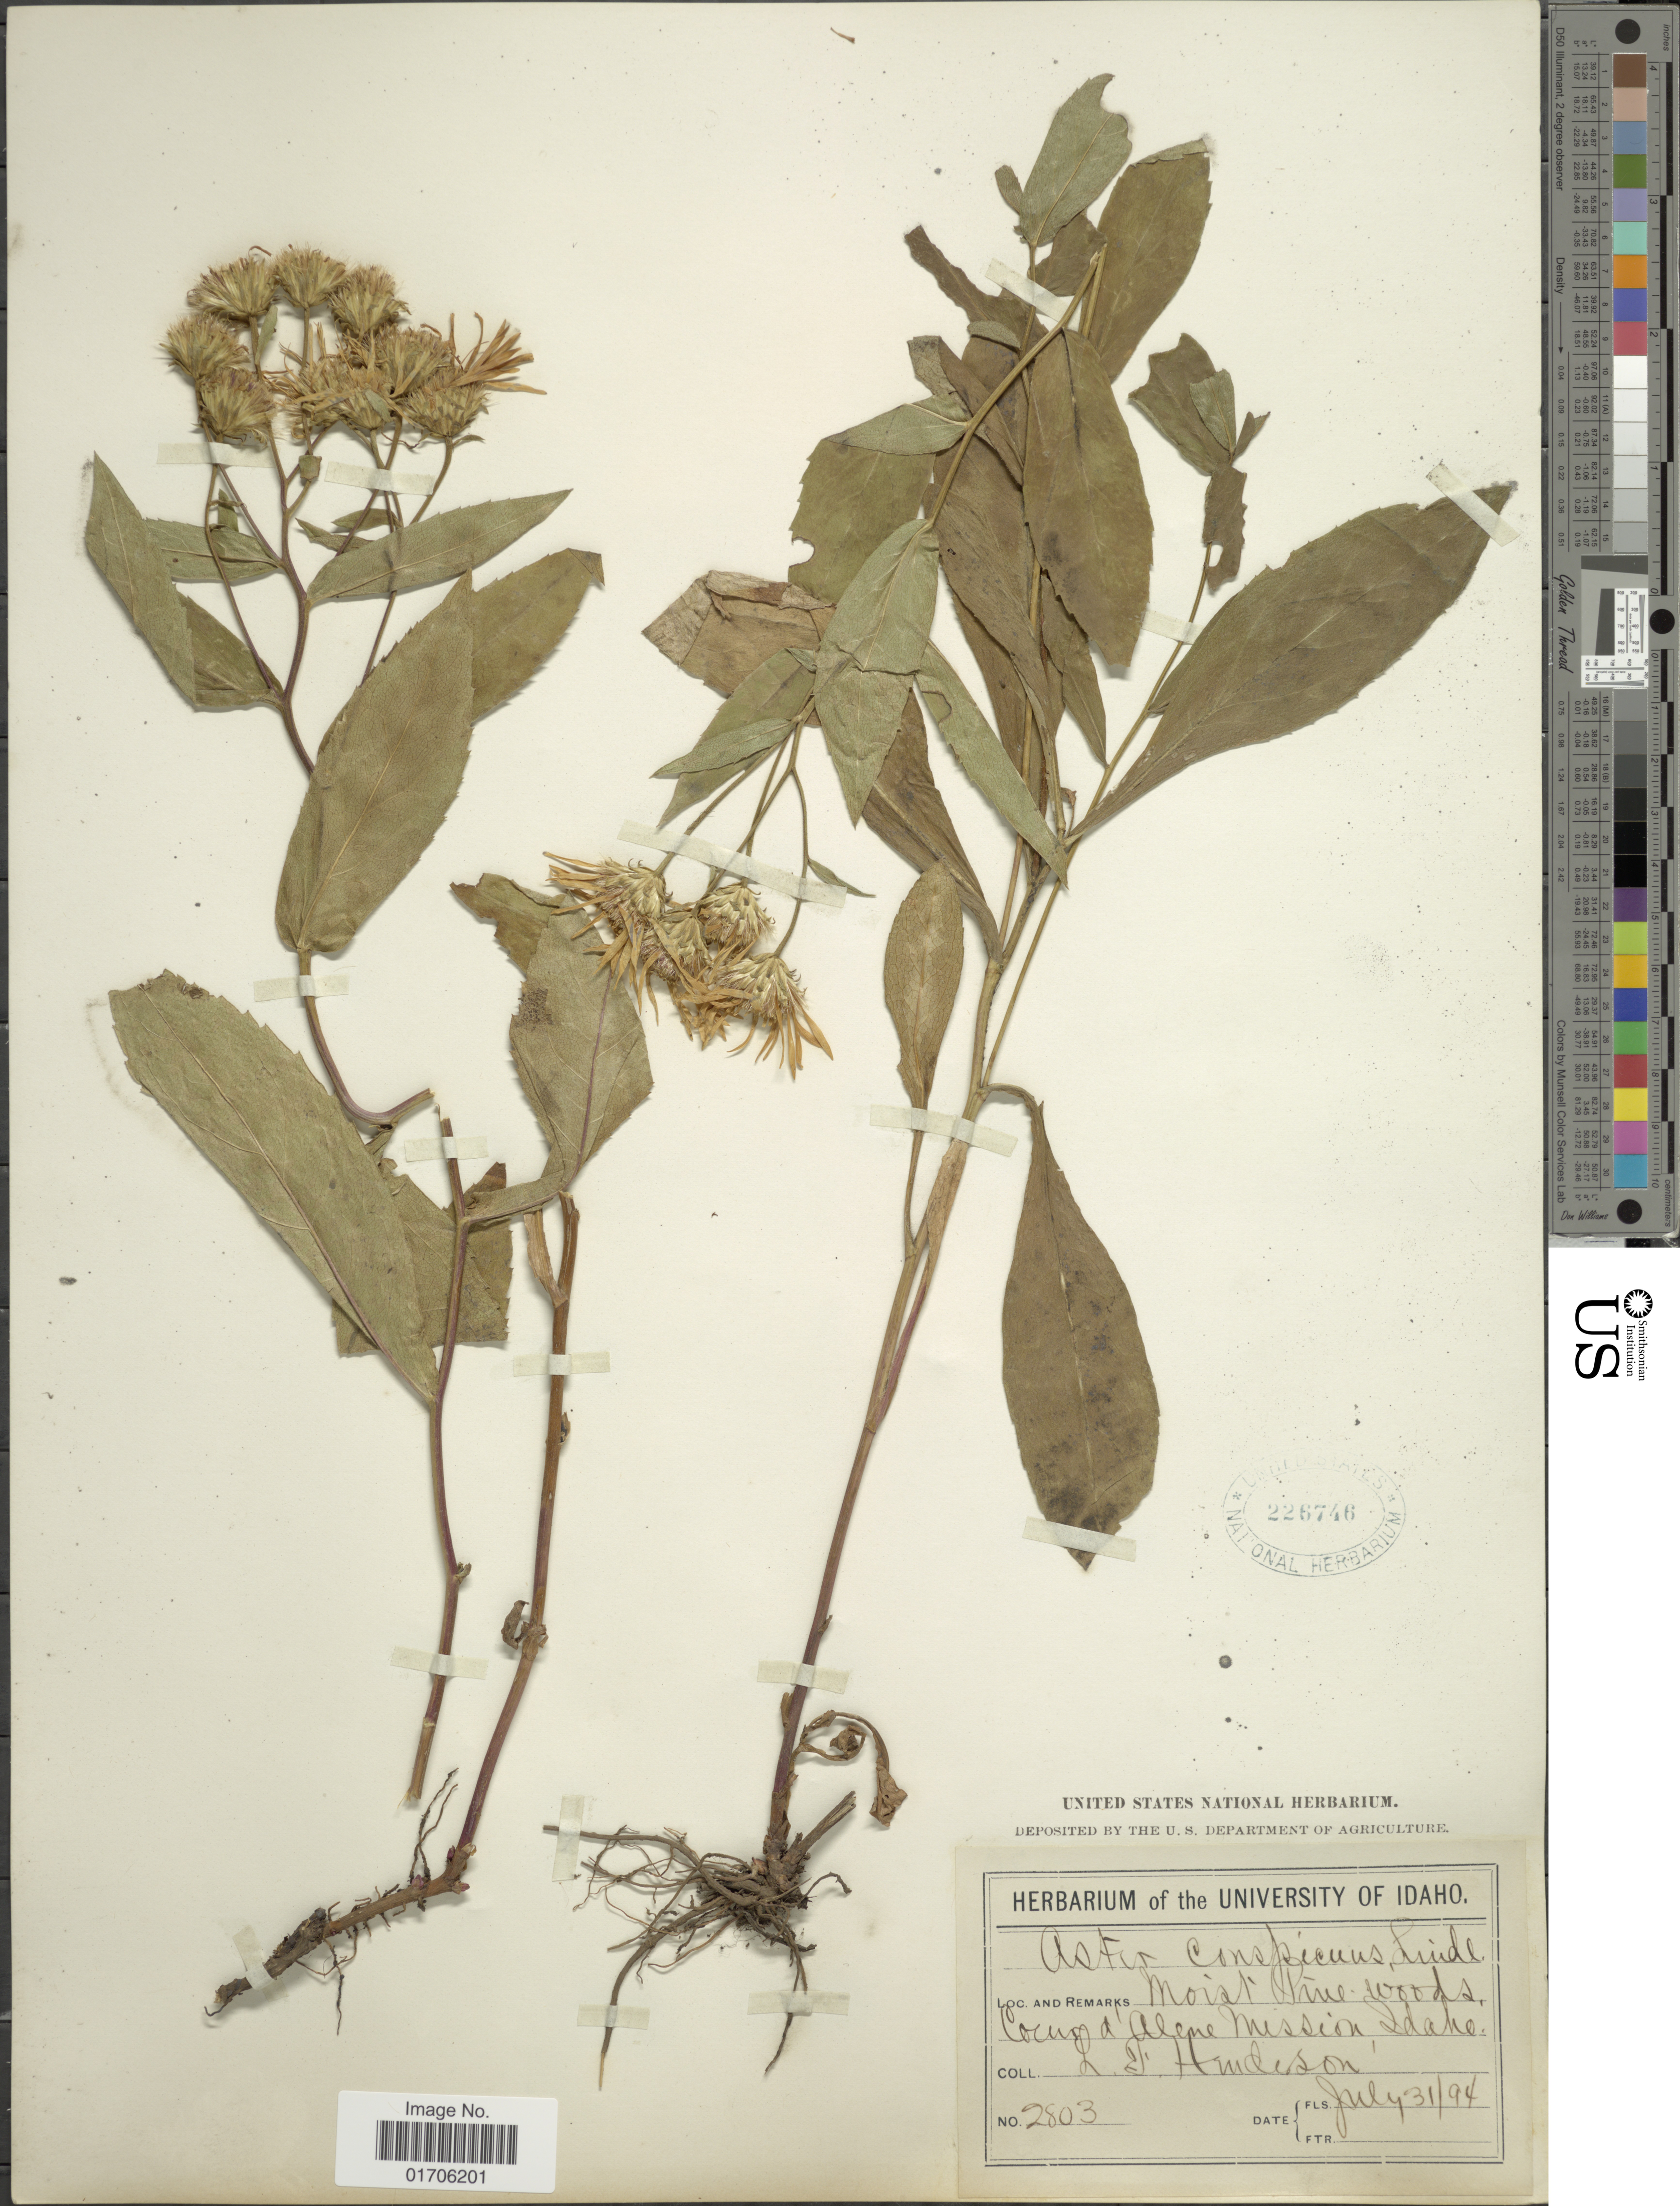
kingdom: Plantae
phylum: Tracheophyta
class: Magnoliopsida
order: Asterales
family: Asteraceae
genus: Eurybia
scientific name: Eurybia conspicua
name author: (Lindl.) G.L. Nesom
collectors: L. Henderson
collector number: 2803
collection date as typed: Transcribed d/m/y: 31/7/94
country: United States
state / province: Idaho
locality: Moist Pine woods. Cocur d'Alene Mission, Idaho.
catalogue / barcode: US 226746